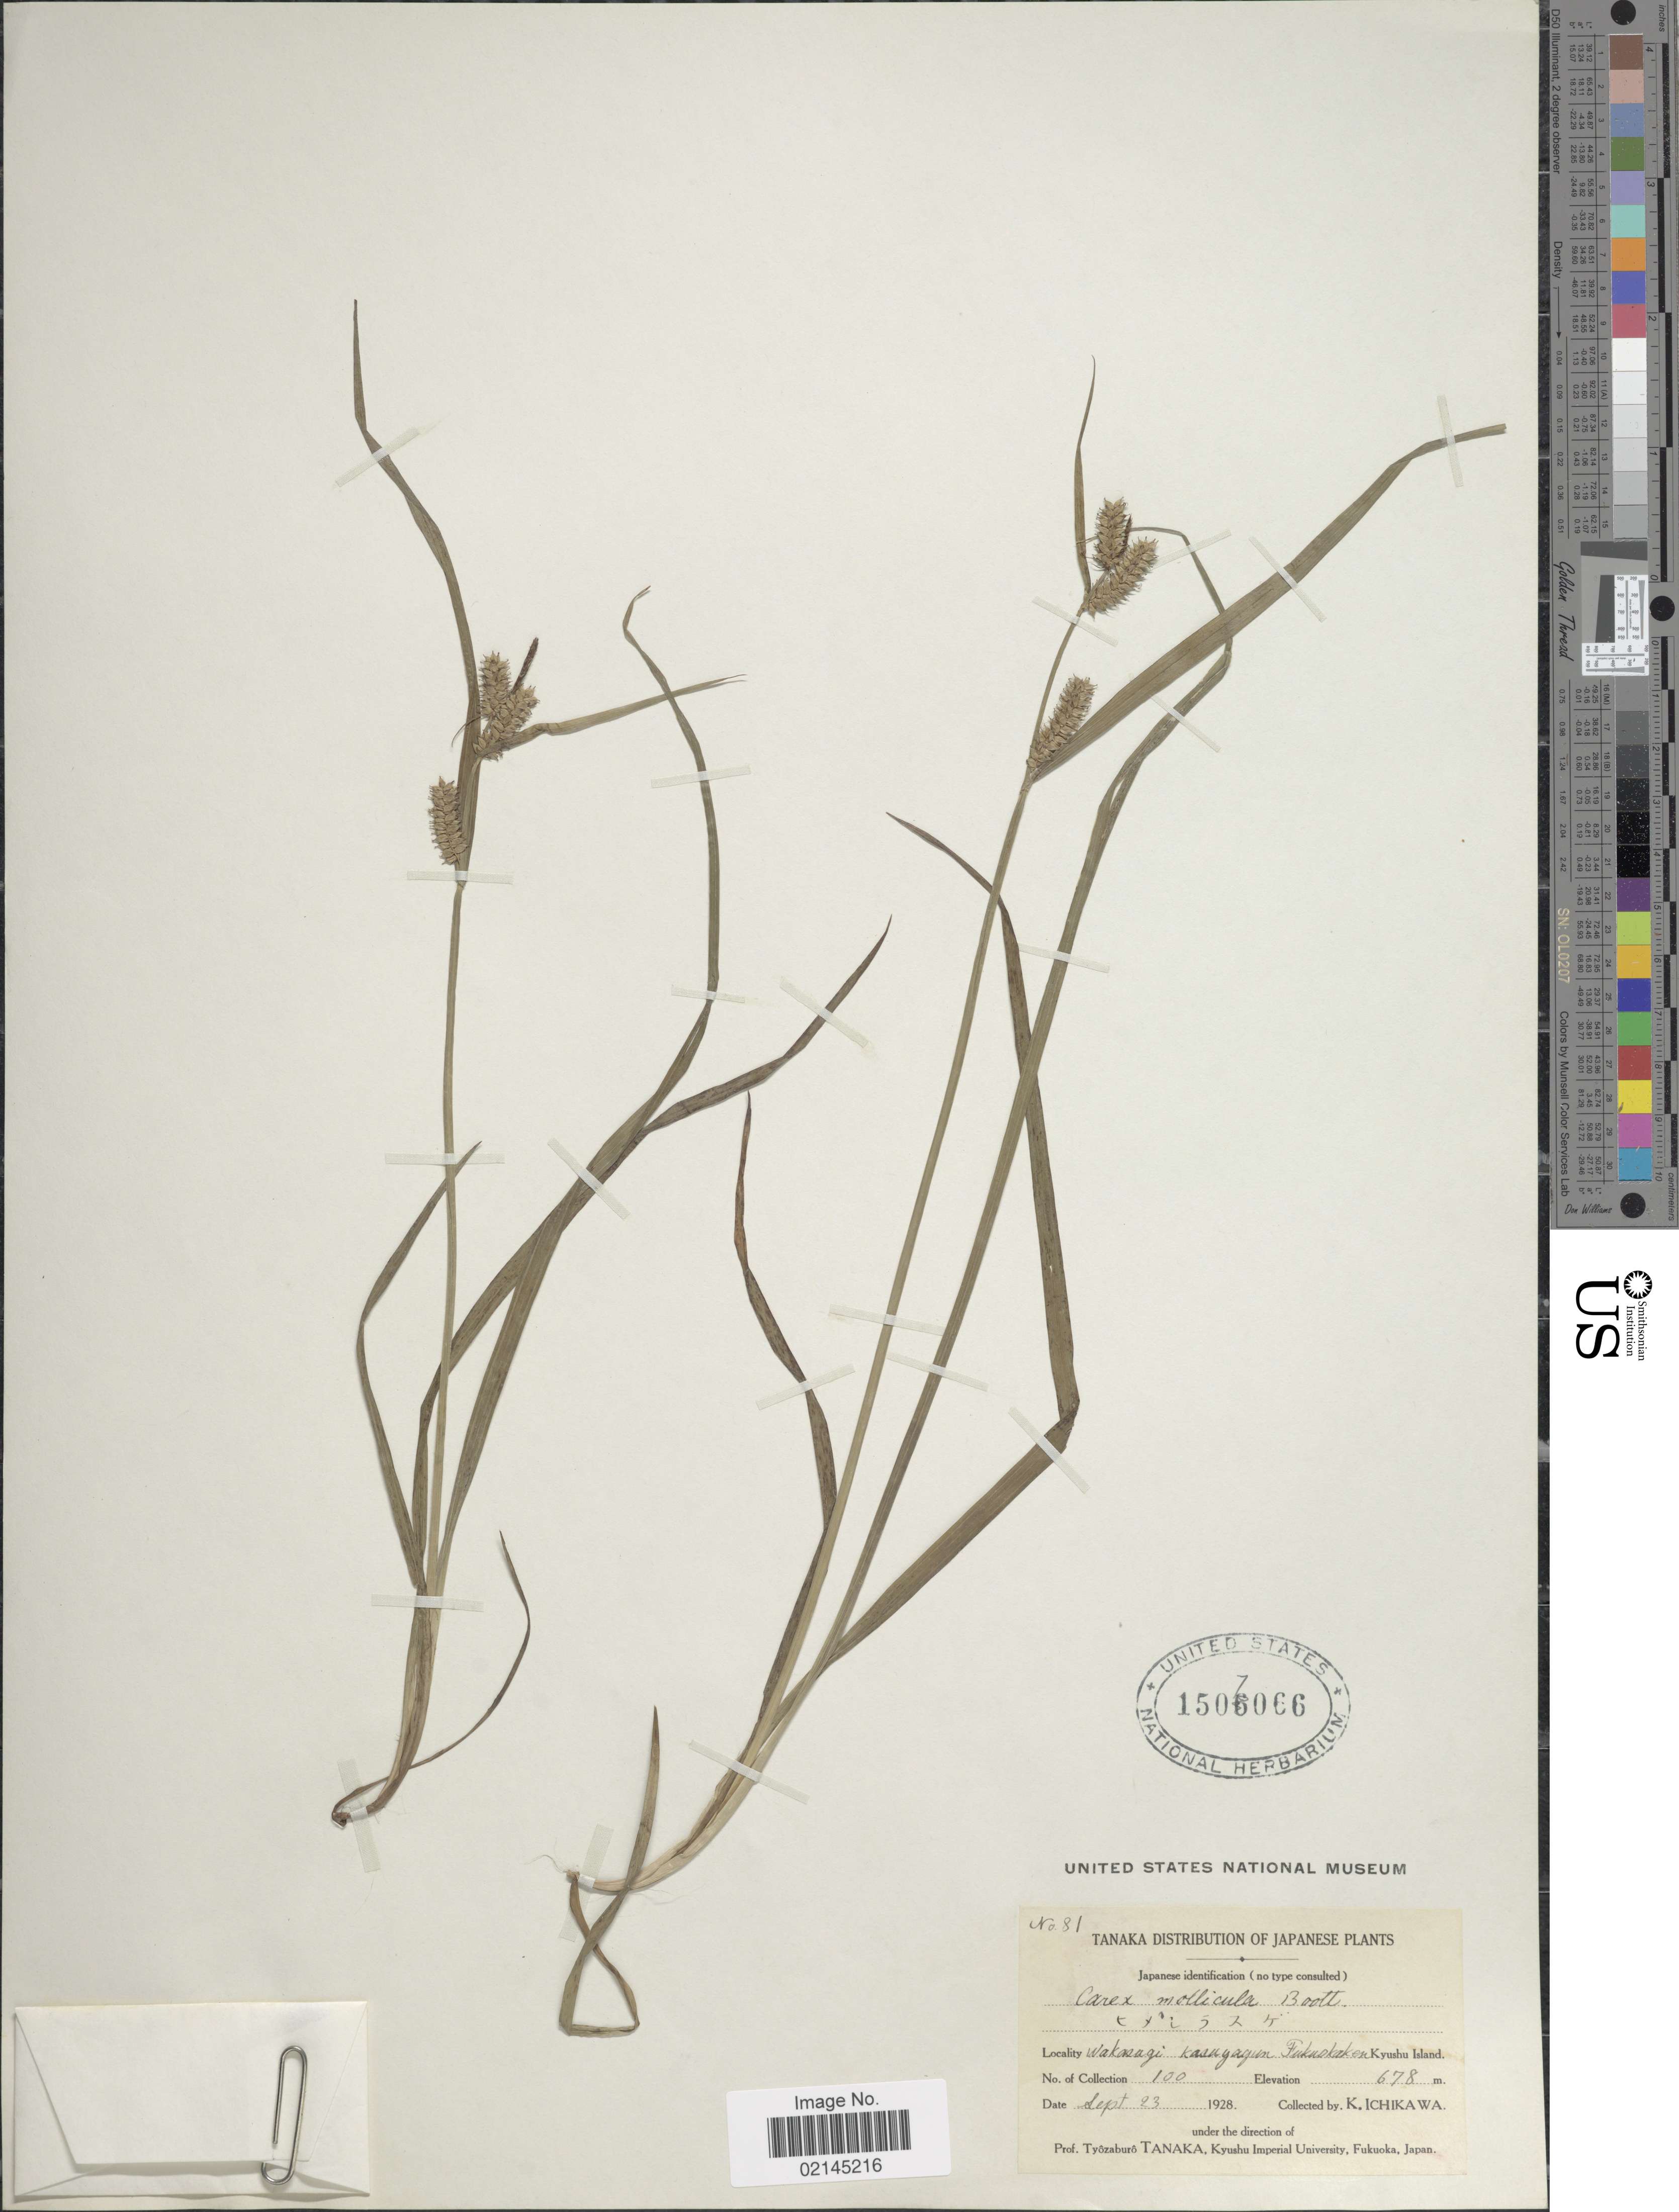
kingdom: Plantae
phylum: Tracheophyta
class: Liliopsida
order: Poales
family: Cyperaceae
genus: Carex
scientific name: Carex mollicula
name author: Boott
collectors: K. Ichikawa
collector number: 100/81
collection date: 1928-09-23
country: Japan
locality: Tanaka. Wakasagi Kasuyagun Fukuokaken Kyushu Island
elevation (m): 678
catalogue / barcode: US 1507066